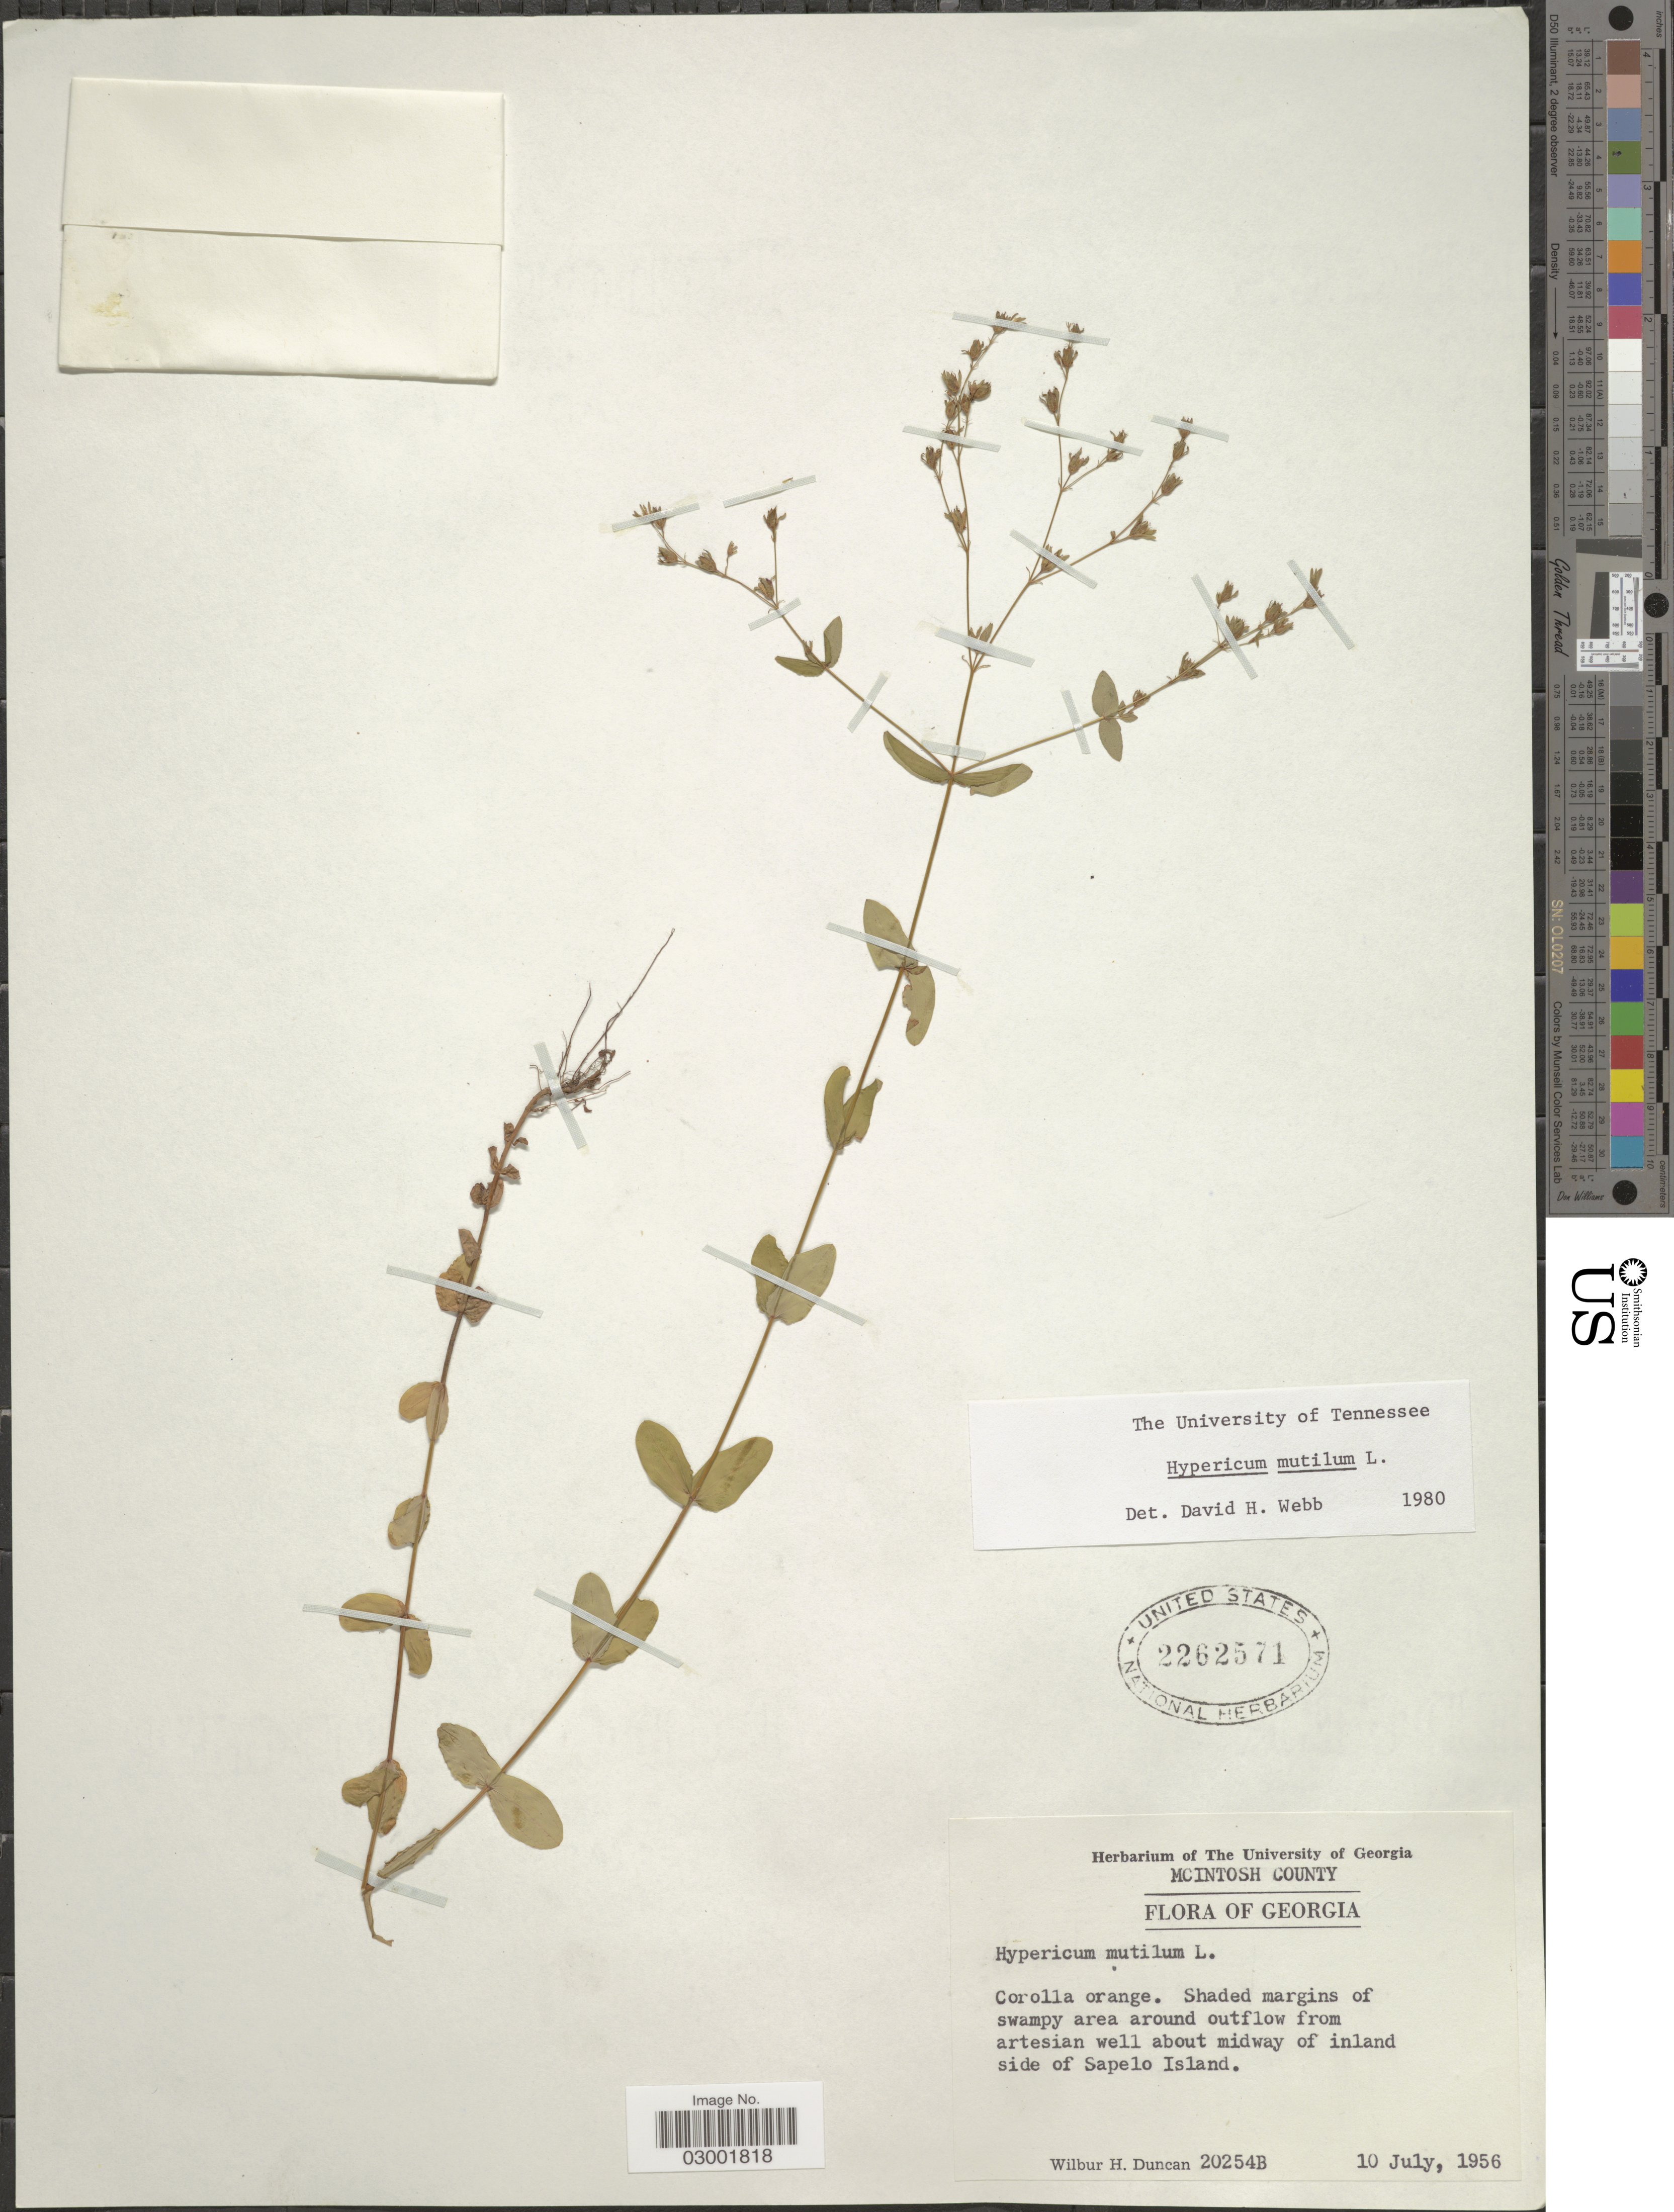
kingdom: Plantae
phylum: Tracheophyta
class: Magnoliopsida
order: Malpighiales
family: Hypericaceae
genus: Hypericum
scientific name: Hypericum mutilum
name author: L.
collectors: W. H. Duncan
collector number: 20254B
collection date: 1956-07-10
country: United States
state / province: Georgia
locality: McIntosh County. Shaded margins of swampy area around outflow from artesian well about midway of inland side of Sapelo Island.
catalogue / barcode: US 2262571